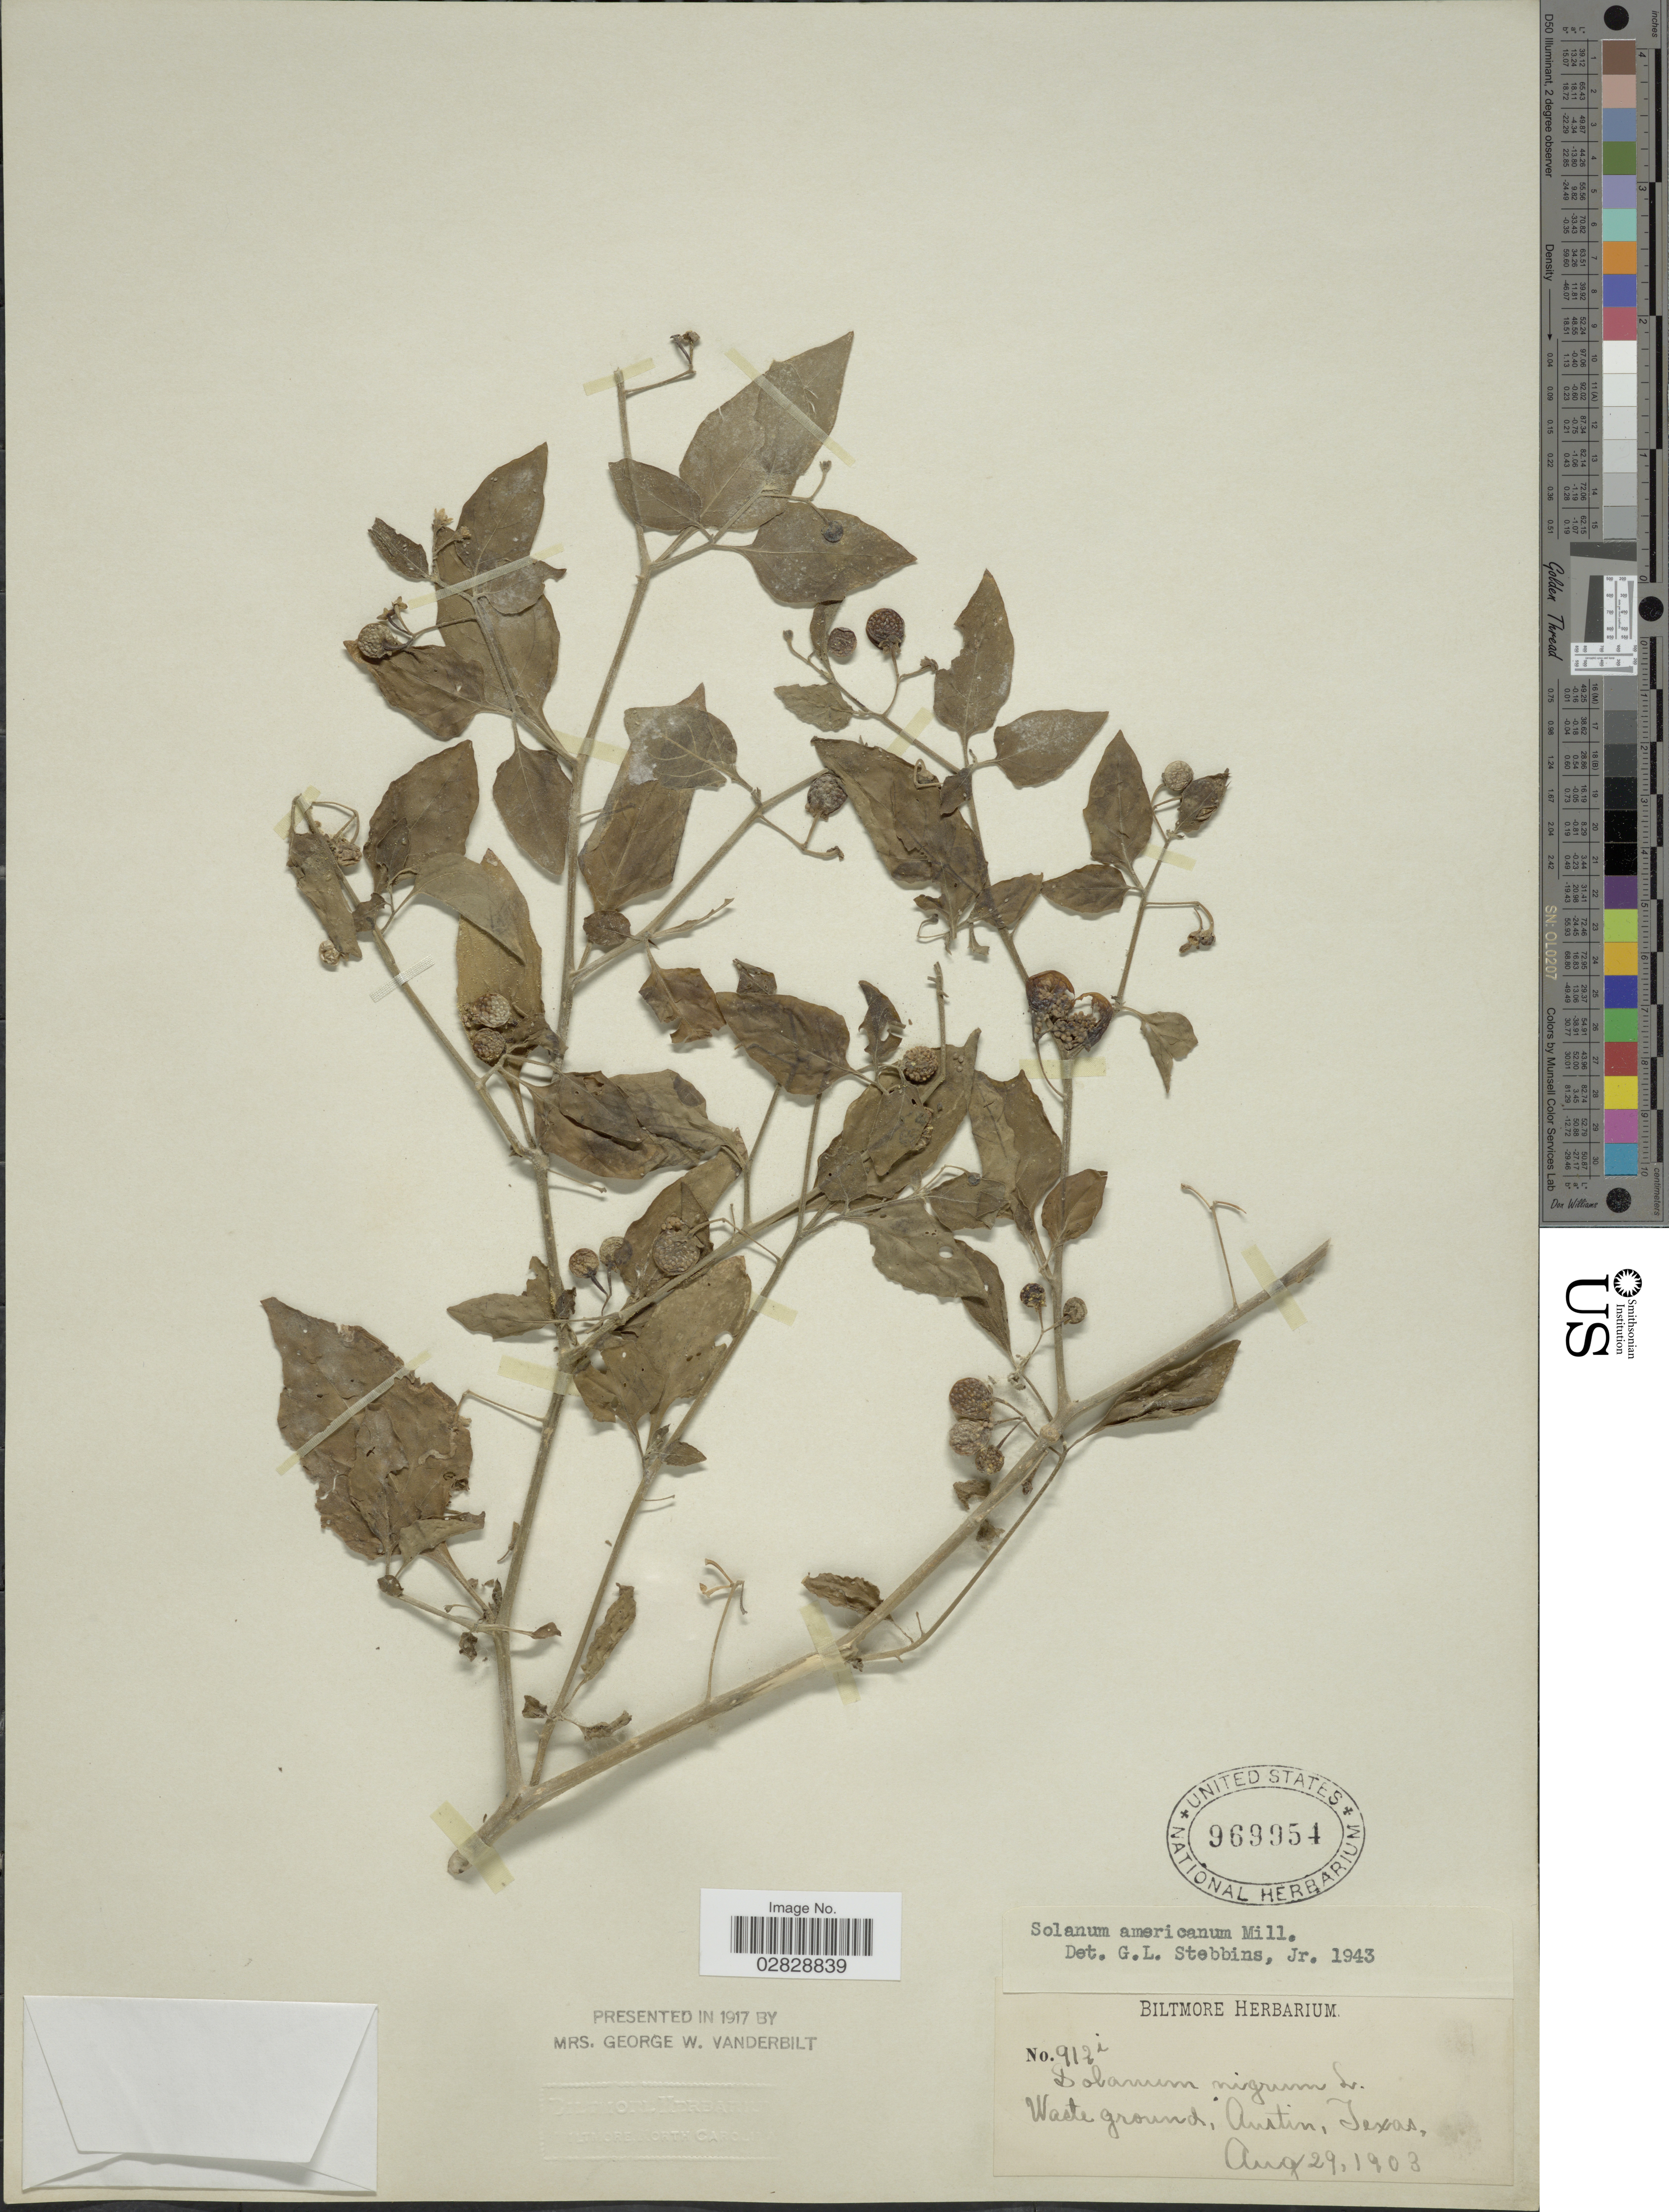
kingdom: Plantae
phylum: Tracheophyta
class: Magnoliopsida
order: Solanales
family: Solanaceae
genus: Solanum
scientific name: Solanum nigrescens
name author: M. Martens & Galeotti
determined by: Knapp, S. D.; Särkinen, T.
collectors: ex herb. Biltmore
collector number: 912i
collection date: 1903-08-29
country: United States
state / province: Texas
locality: Austin.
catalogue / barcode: US 969954